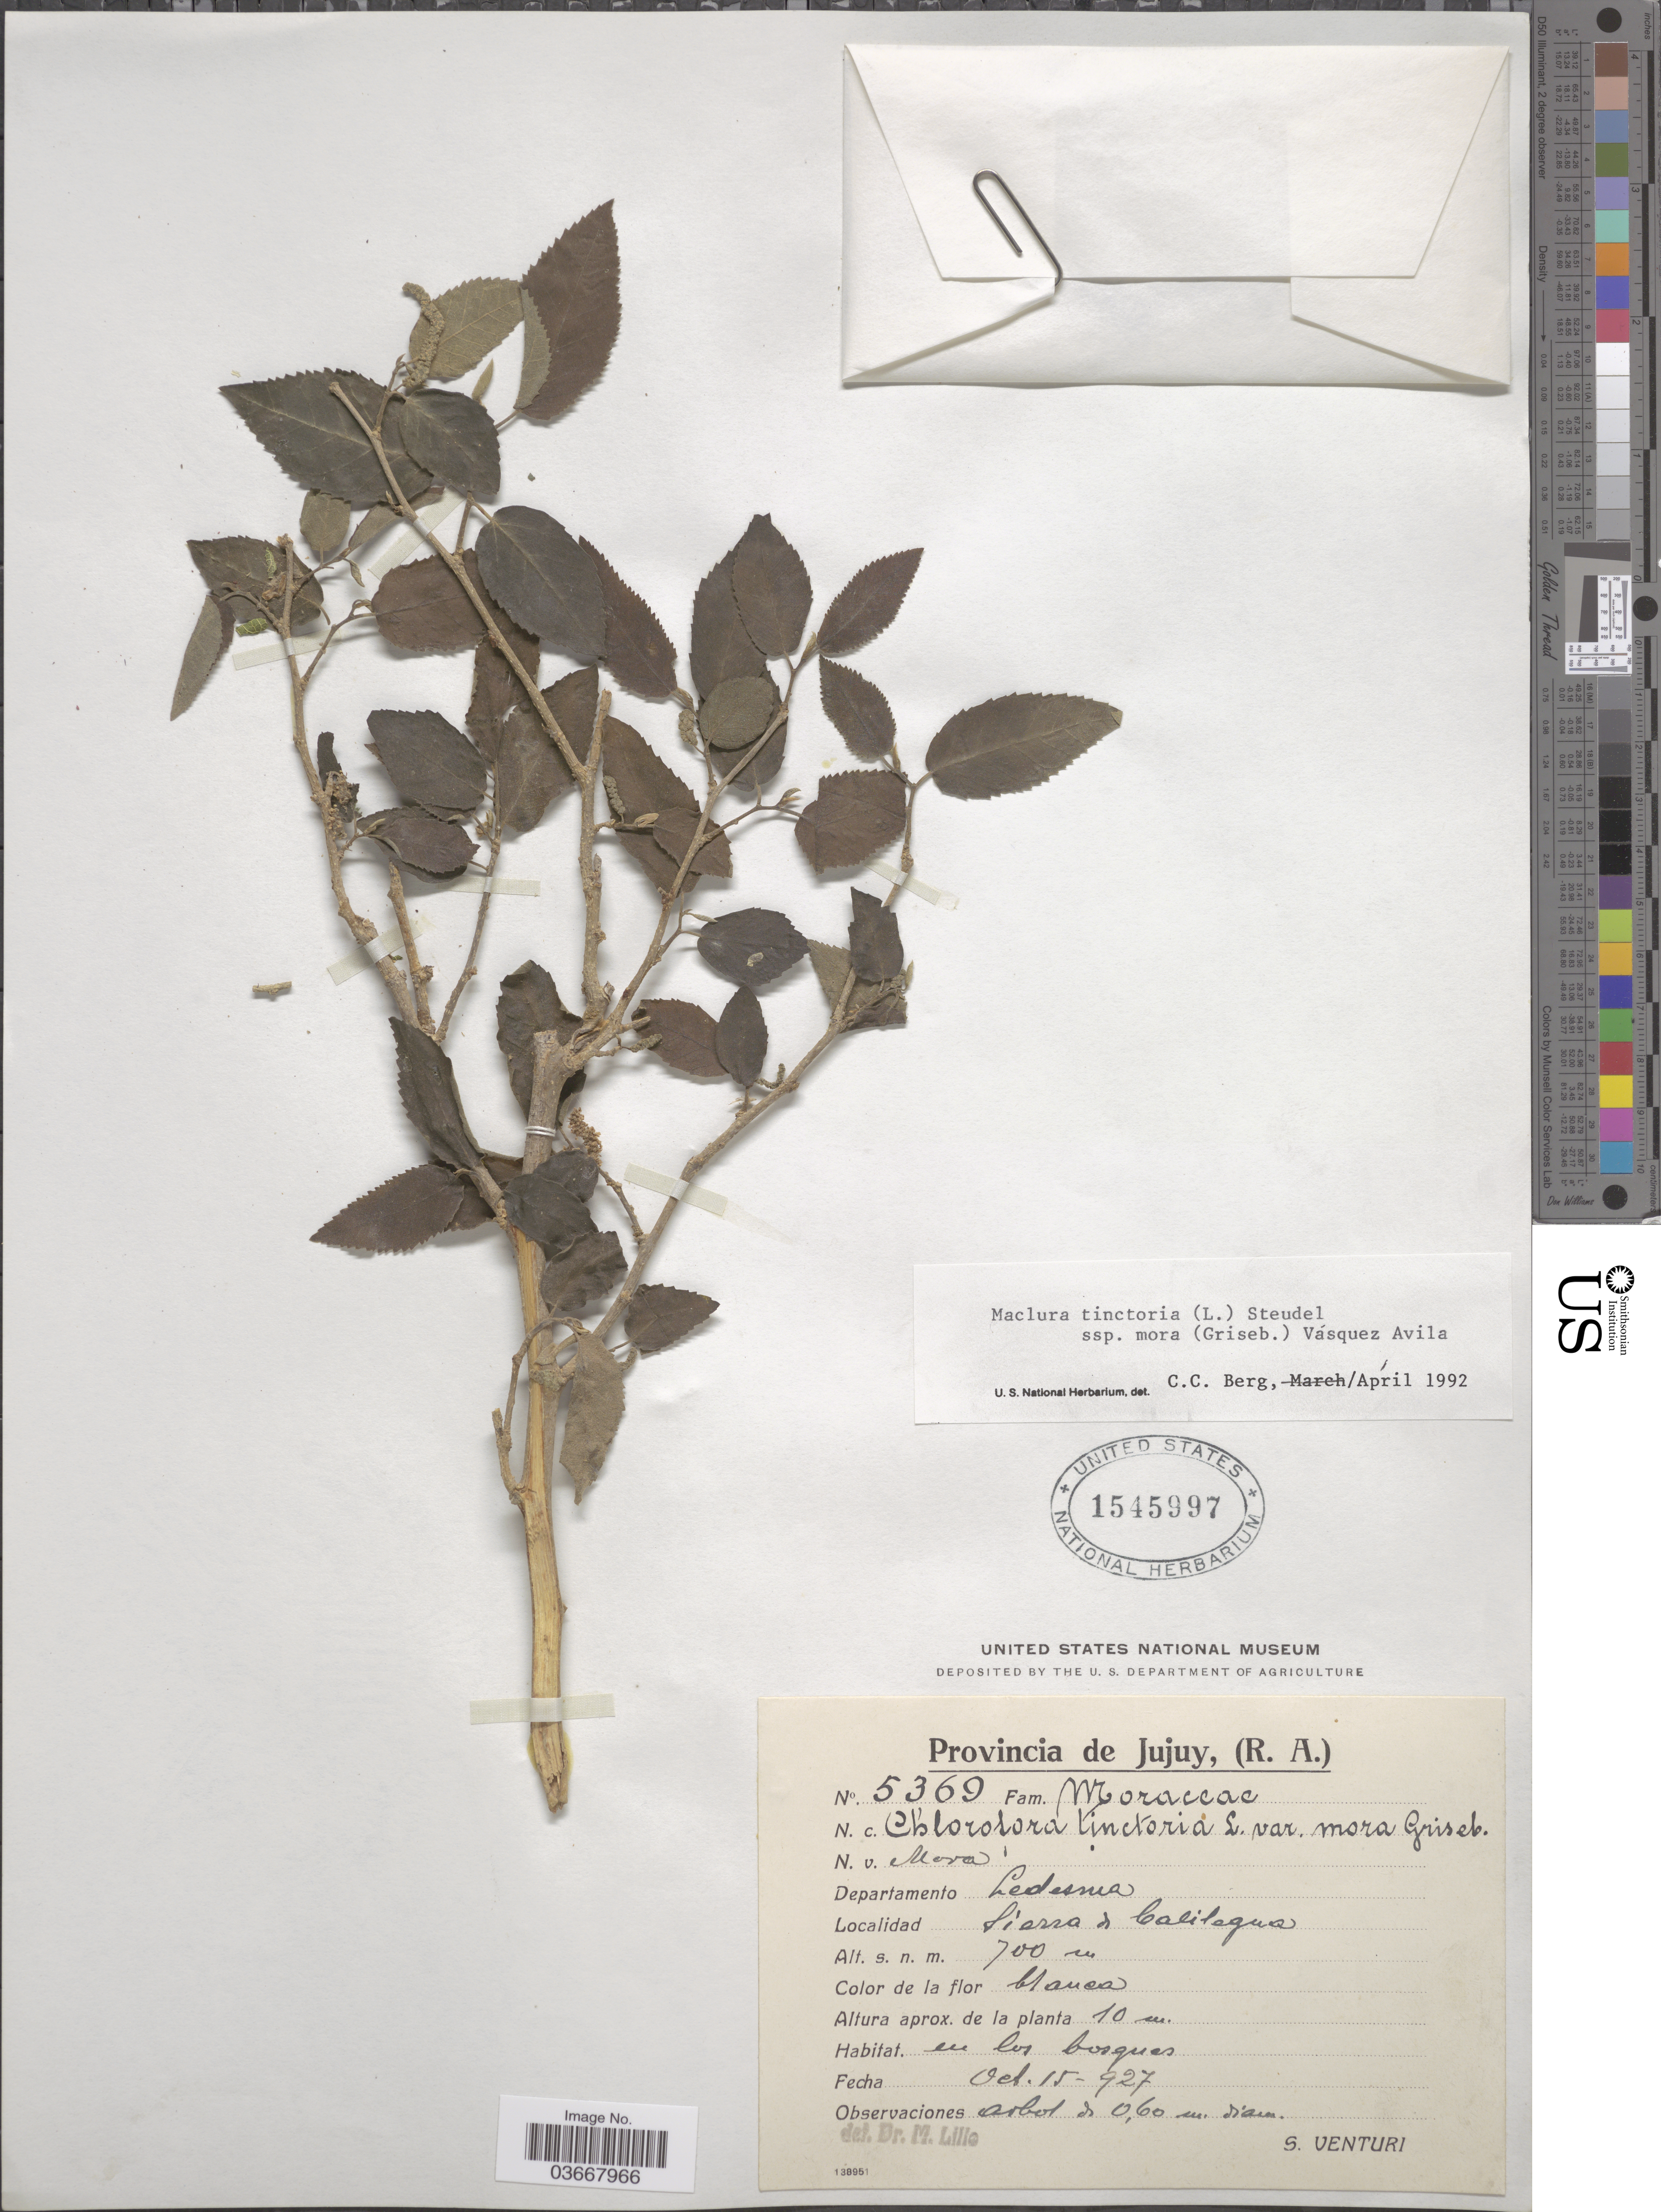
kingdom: Plantae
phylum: Tracheophyta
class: Magnoliopsida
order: Rosales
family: Moraceae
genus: Maclura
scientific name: Maclura tinctoria subsp. mora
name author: (Griseb.) Vázq. Avila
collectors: S. Venturi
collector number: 5369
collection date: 1927-10-15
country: Argentina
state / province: Jujuy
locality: Departamento Ledesma. Sierra de Calilegua.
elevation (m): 700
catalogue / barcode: US 1545997